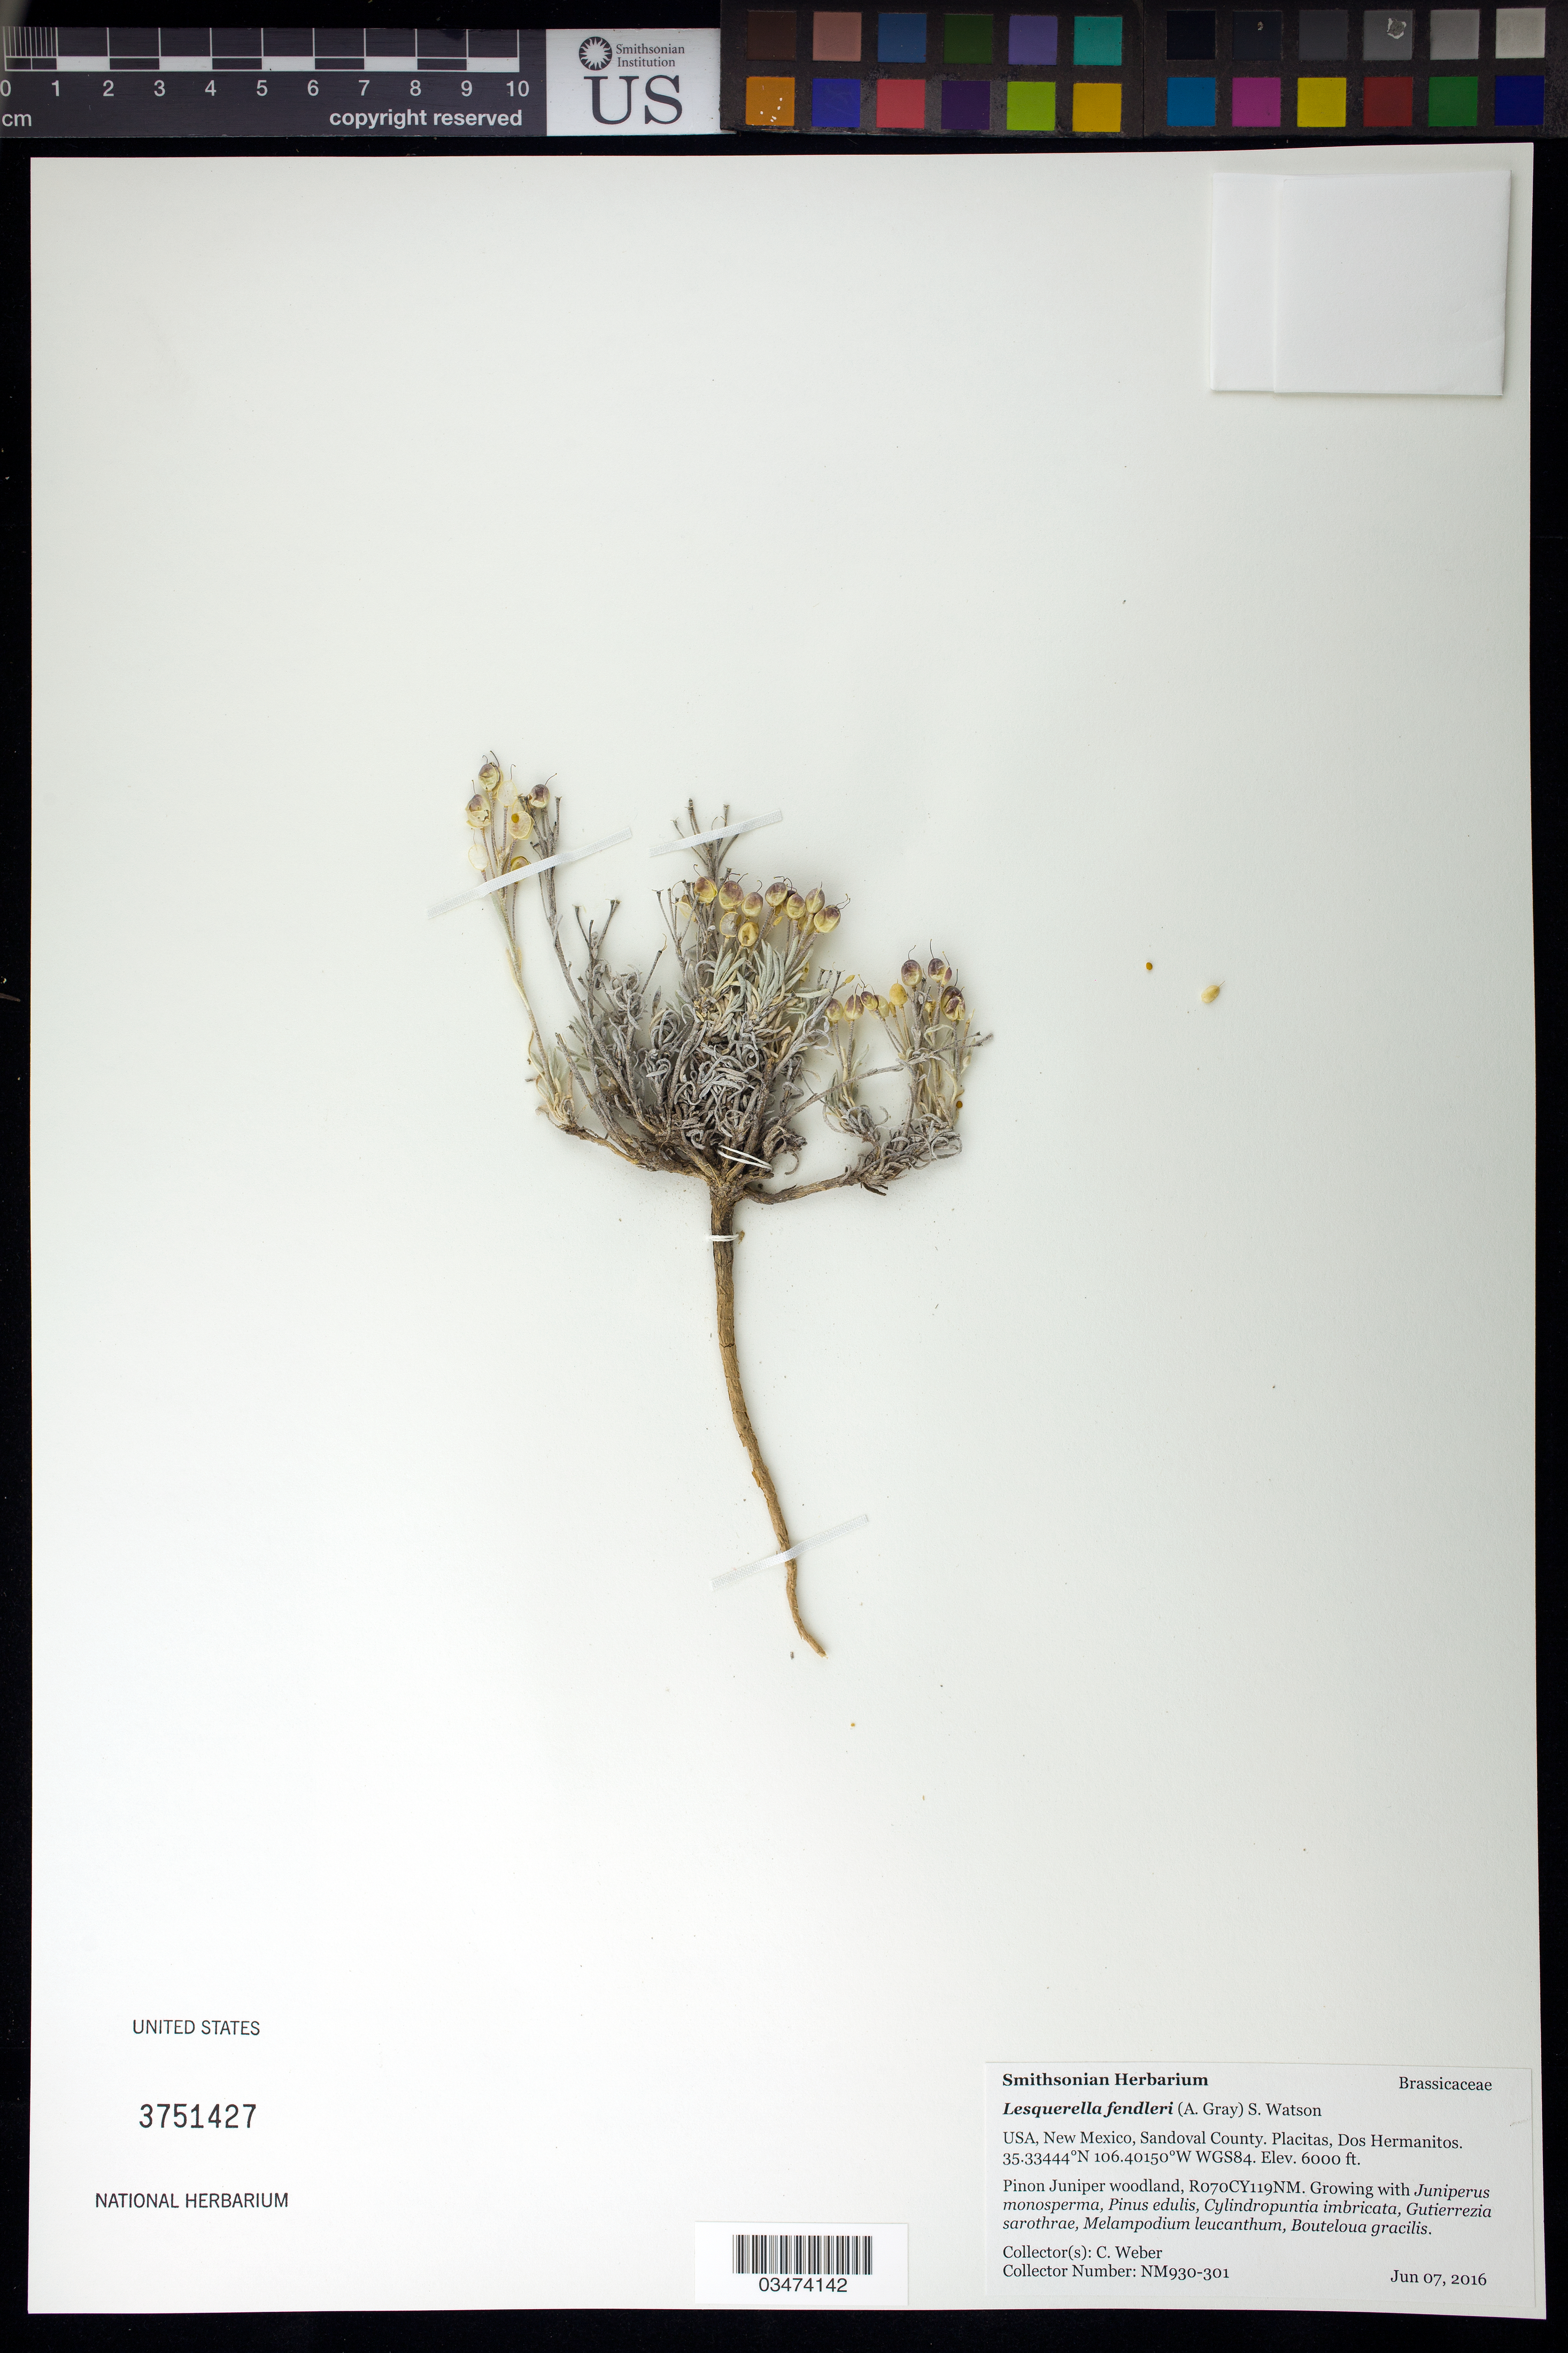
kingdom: Plantae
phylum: Tracheophyta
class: Magnoliopsida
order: Brassicales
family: Brassicaceae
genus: Lesquerella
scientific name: Lesquerella fendleri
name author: (A. Gray) S. Watson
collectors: C. Weber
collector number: NM930-301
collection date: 2016-06-07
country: United States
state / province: New Mexico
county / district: Sandoval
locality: Placitas, Dos Hermanitos.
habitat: Pinon Juniper woodland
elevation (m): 1829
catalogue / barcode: US 3751427